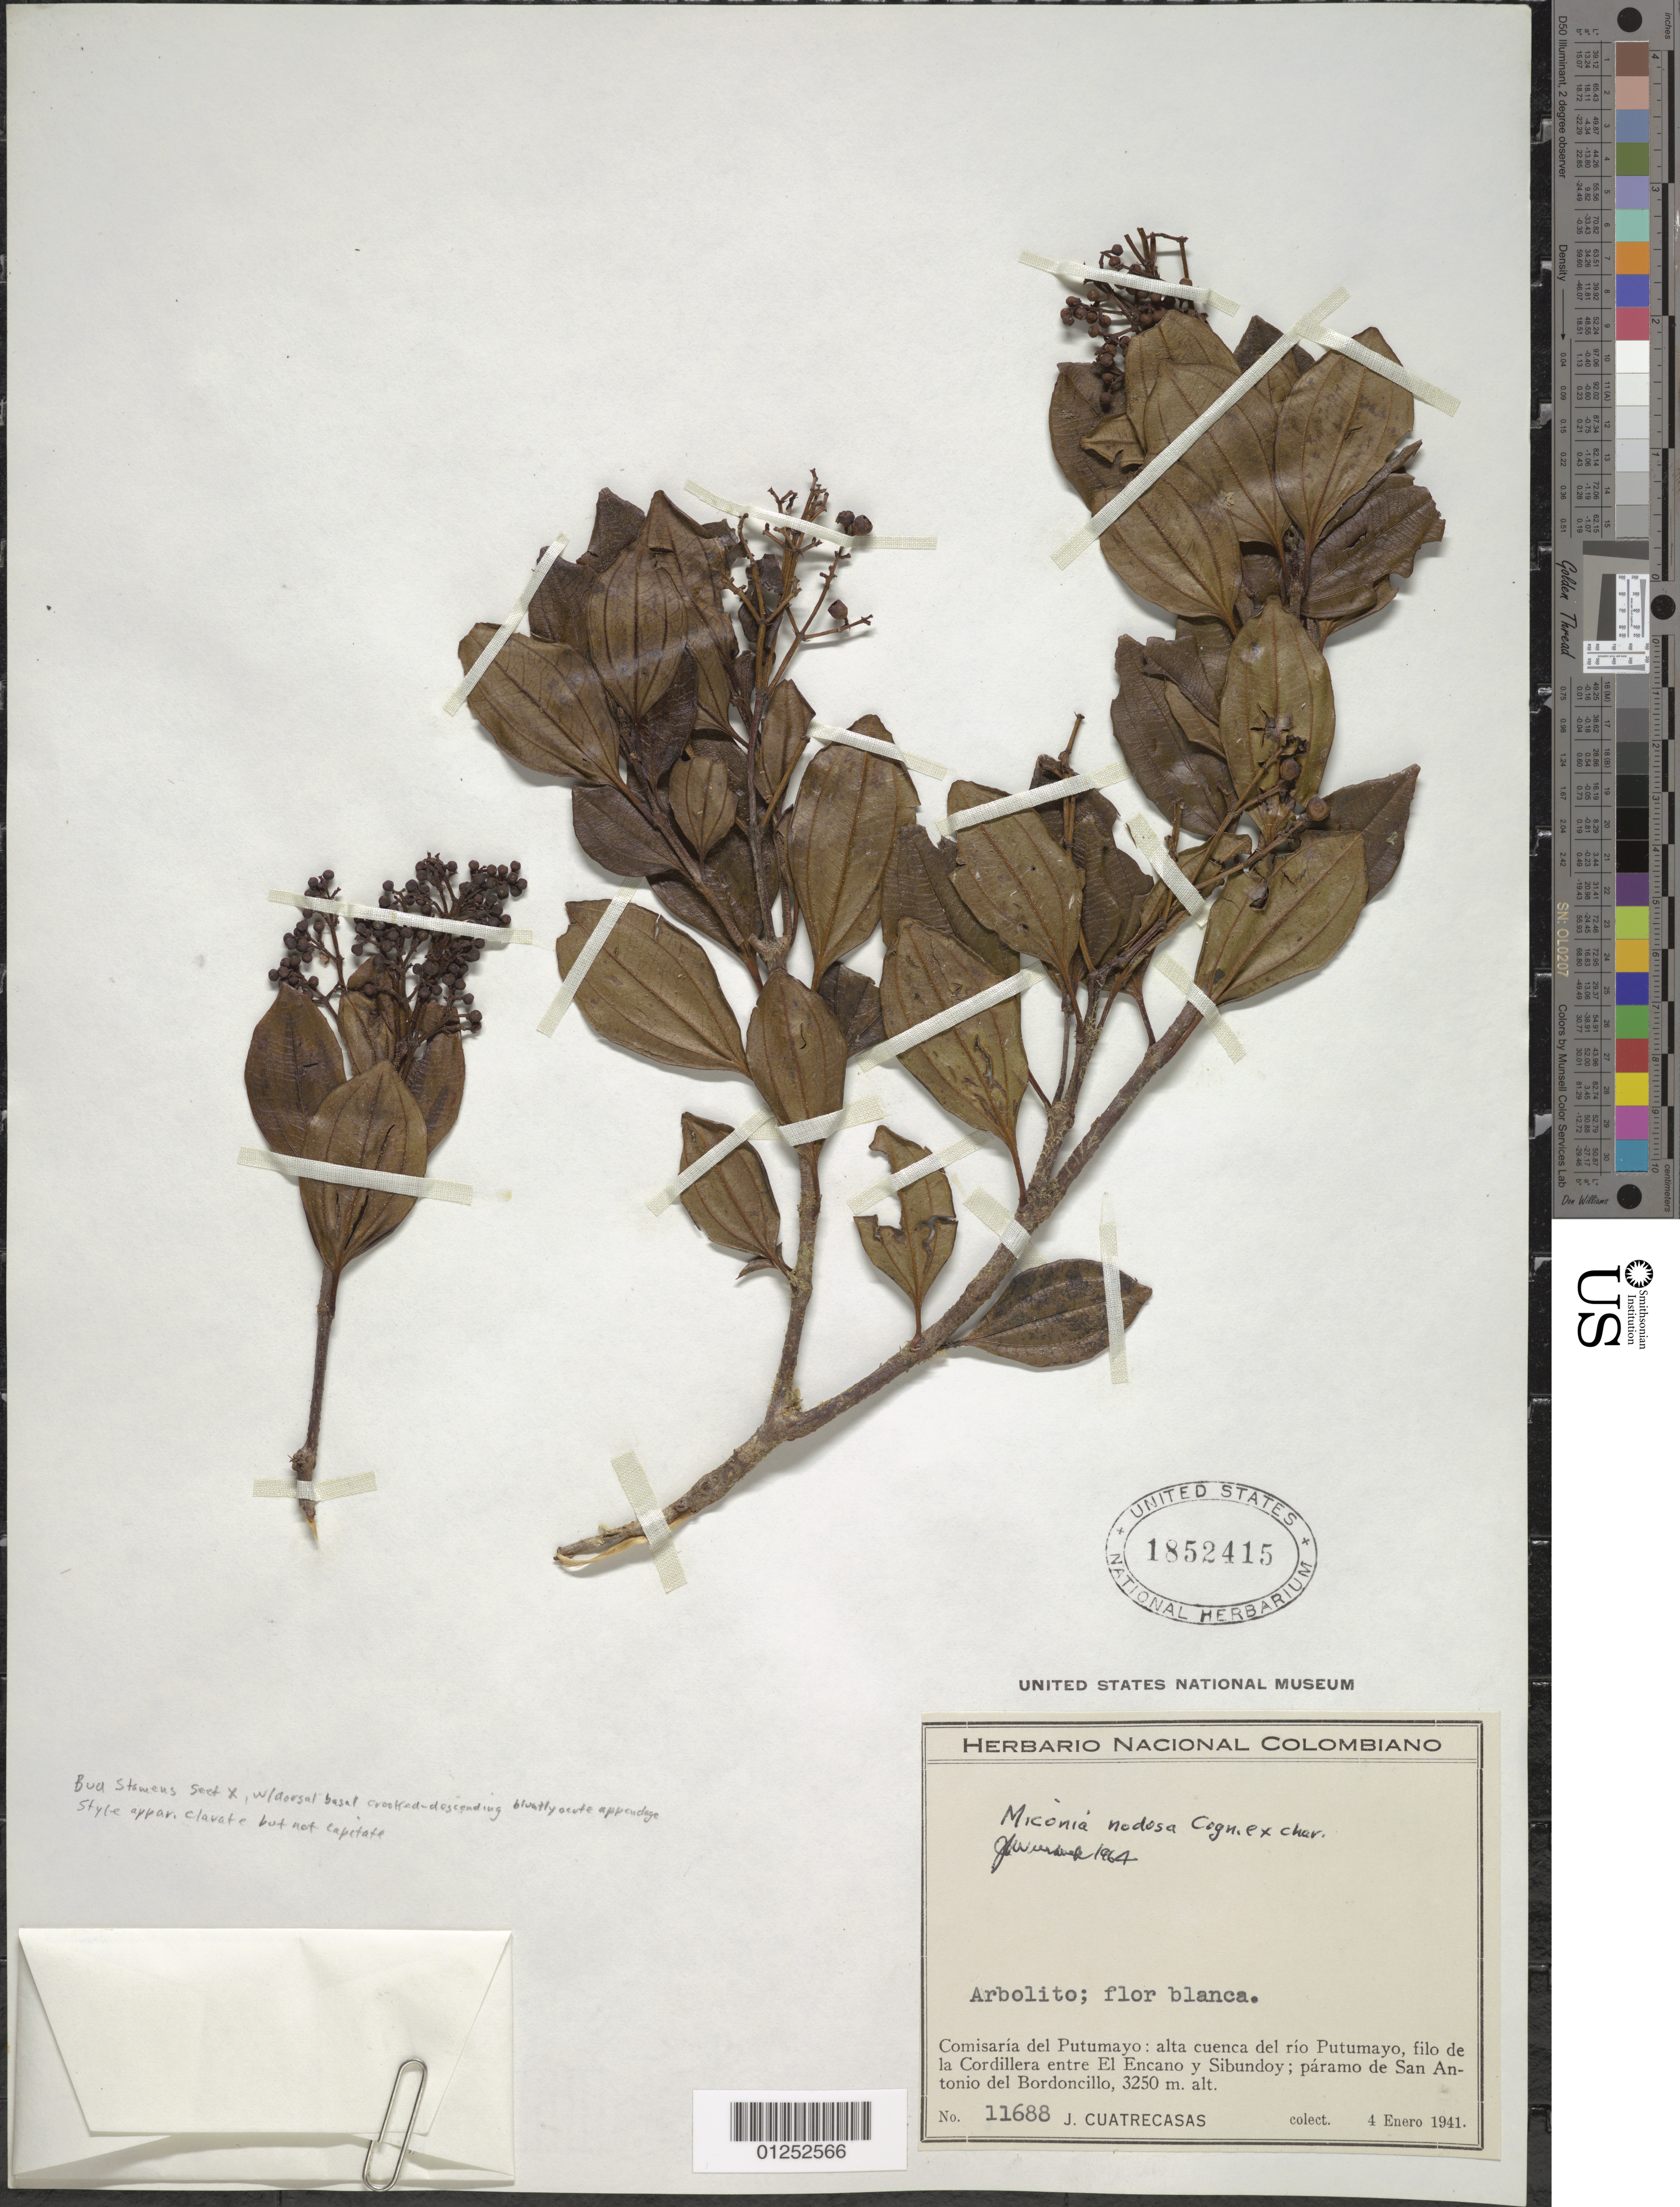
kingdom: Plantae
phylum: Tracheophyta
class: Magnoliopsida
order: Myrtales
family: Melastomataceae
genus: Miconia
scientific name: Miconia nodosa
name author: Cogn.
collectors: J. Cuatrecasas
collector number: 11688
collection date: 1941-01-04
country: Colombia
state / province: Putumayo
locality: alta cuenca del rio Putumayo, filo de la Cordillera entre El Encano y Sibundoy; paramo de San Antonio del Bordoncillo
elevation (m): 3250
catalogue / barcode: US 1852415